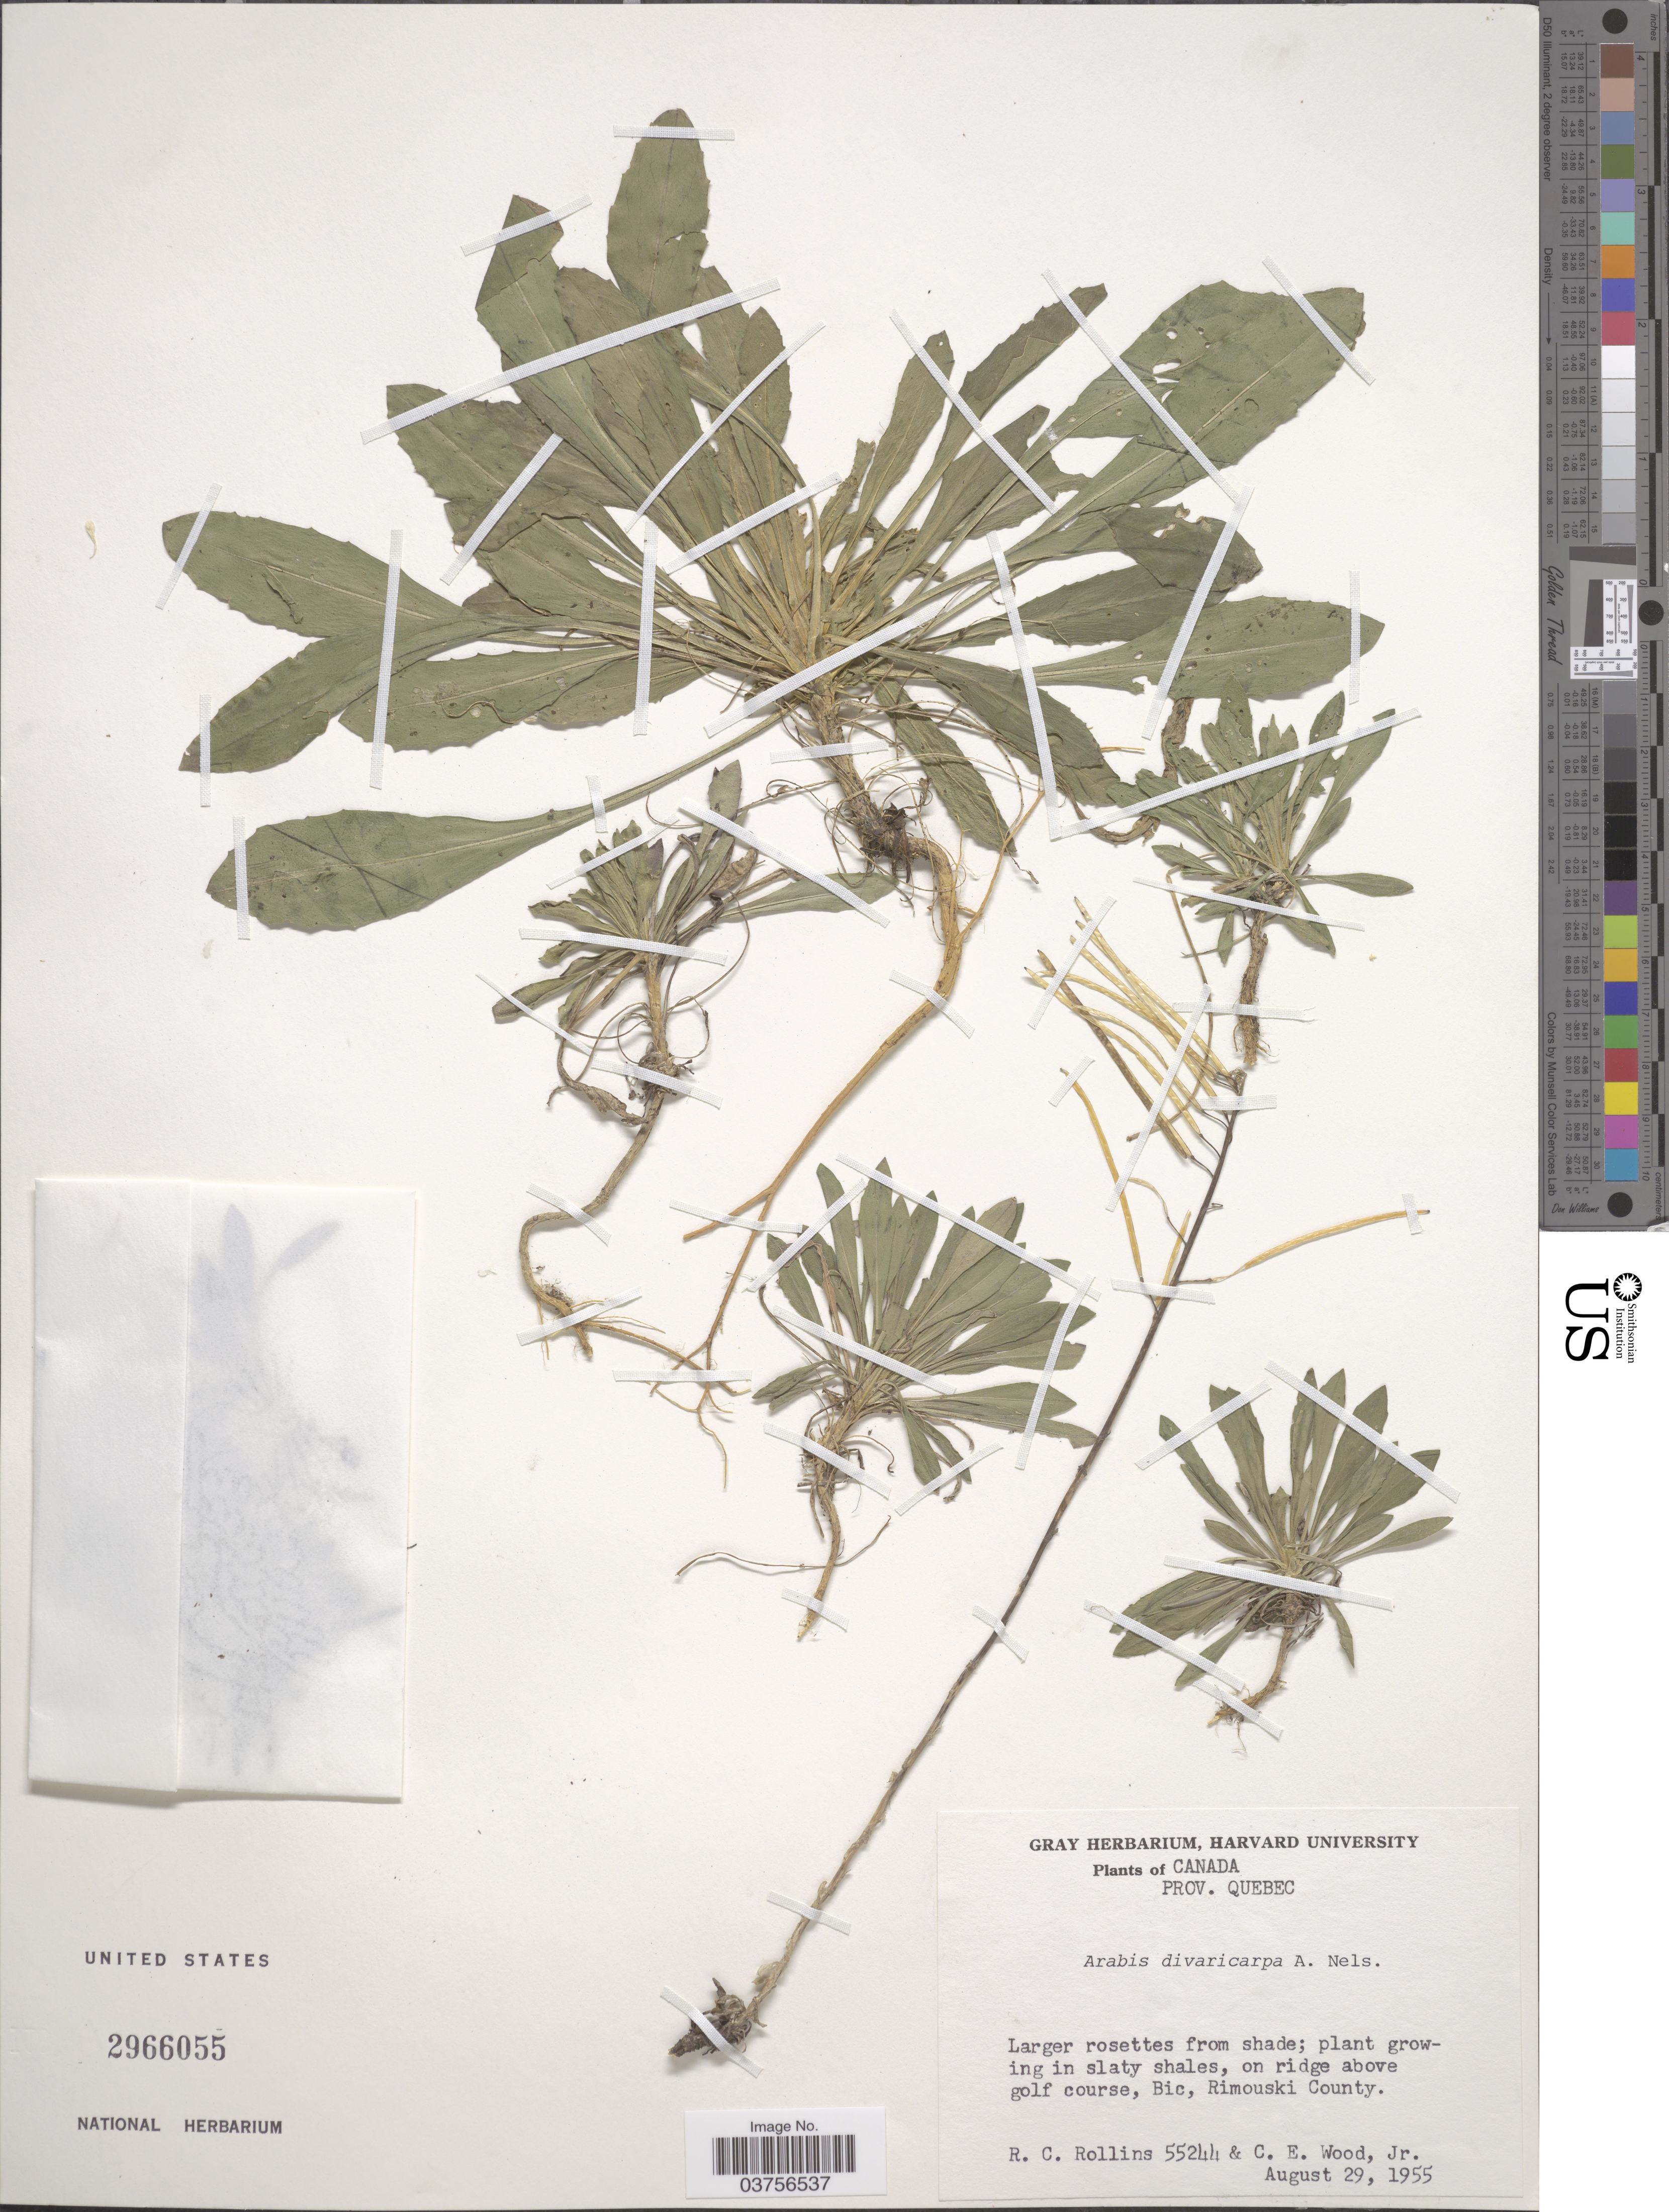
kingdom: Plantae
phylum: Tracheophyta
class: Magnoliopsida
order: Brassicales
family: Brassicaceae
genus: Arabis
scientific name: Arabis divaricarpa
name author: A. Nelson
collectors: R. C. Rollins & C. Wood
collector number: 55244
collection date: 1955-08-29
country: Canada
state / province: Quebec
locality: On ridge above golf course, Bic, Rimouski County.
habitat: plants growing in slaty shales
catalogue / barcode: US 2966055